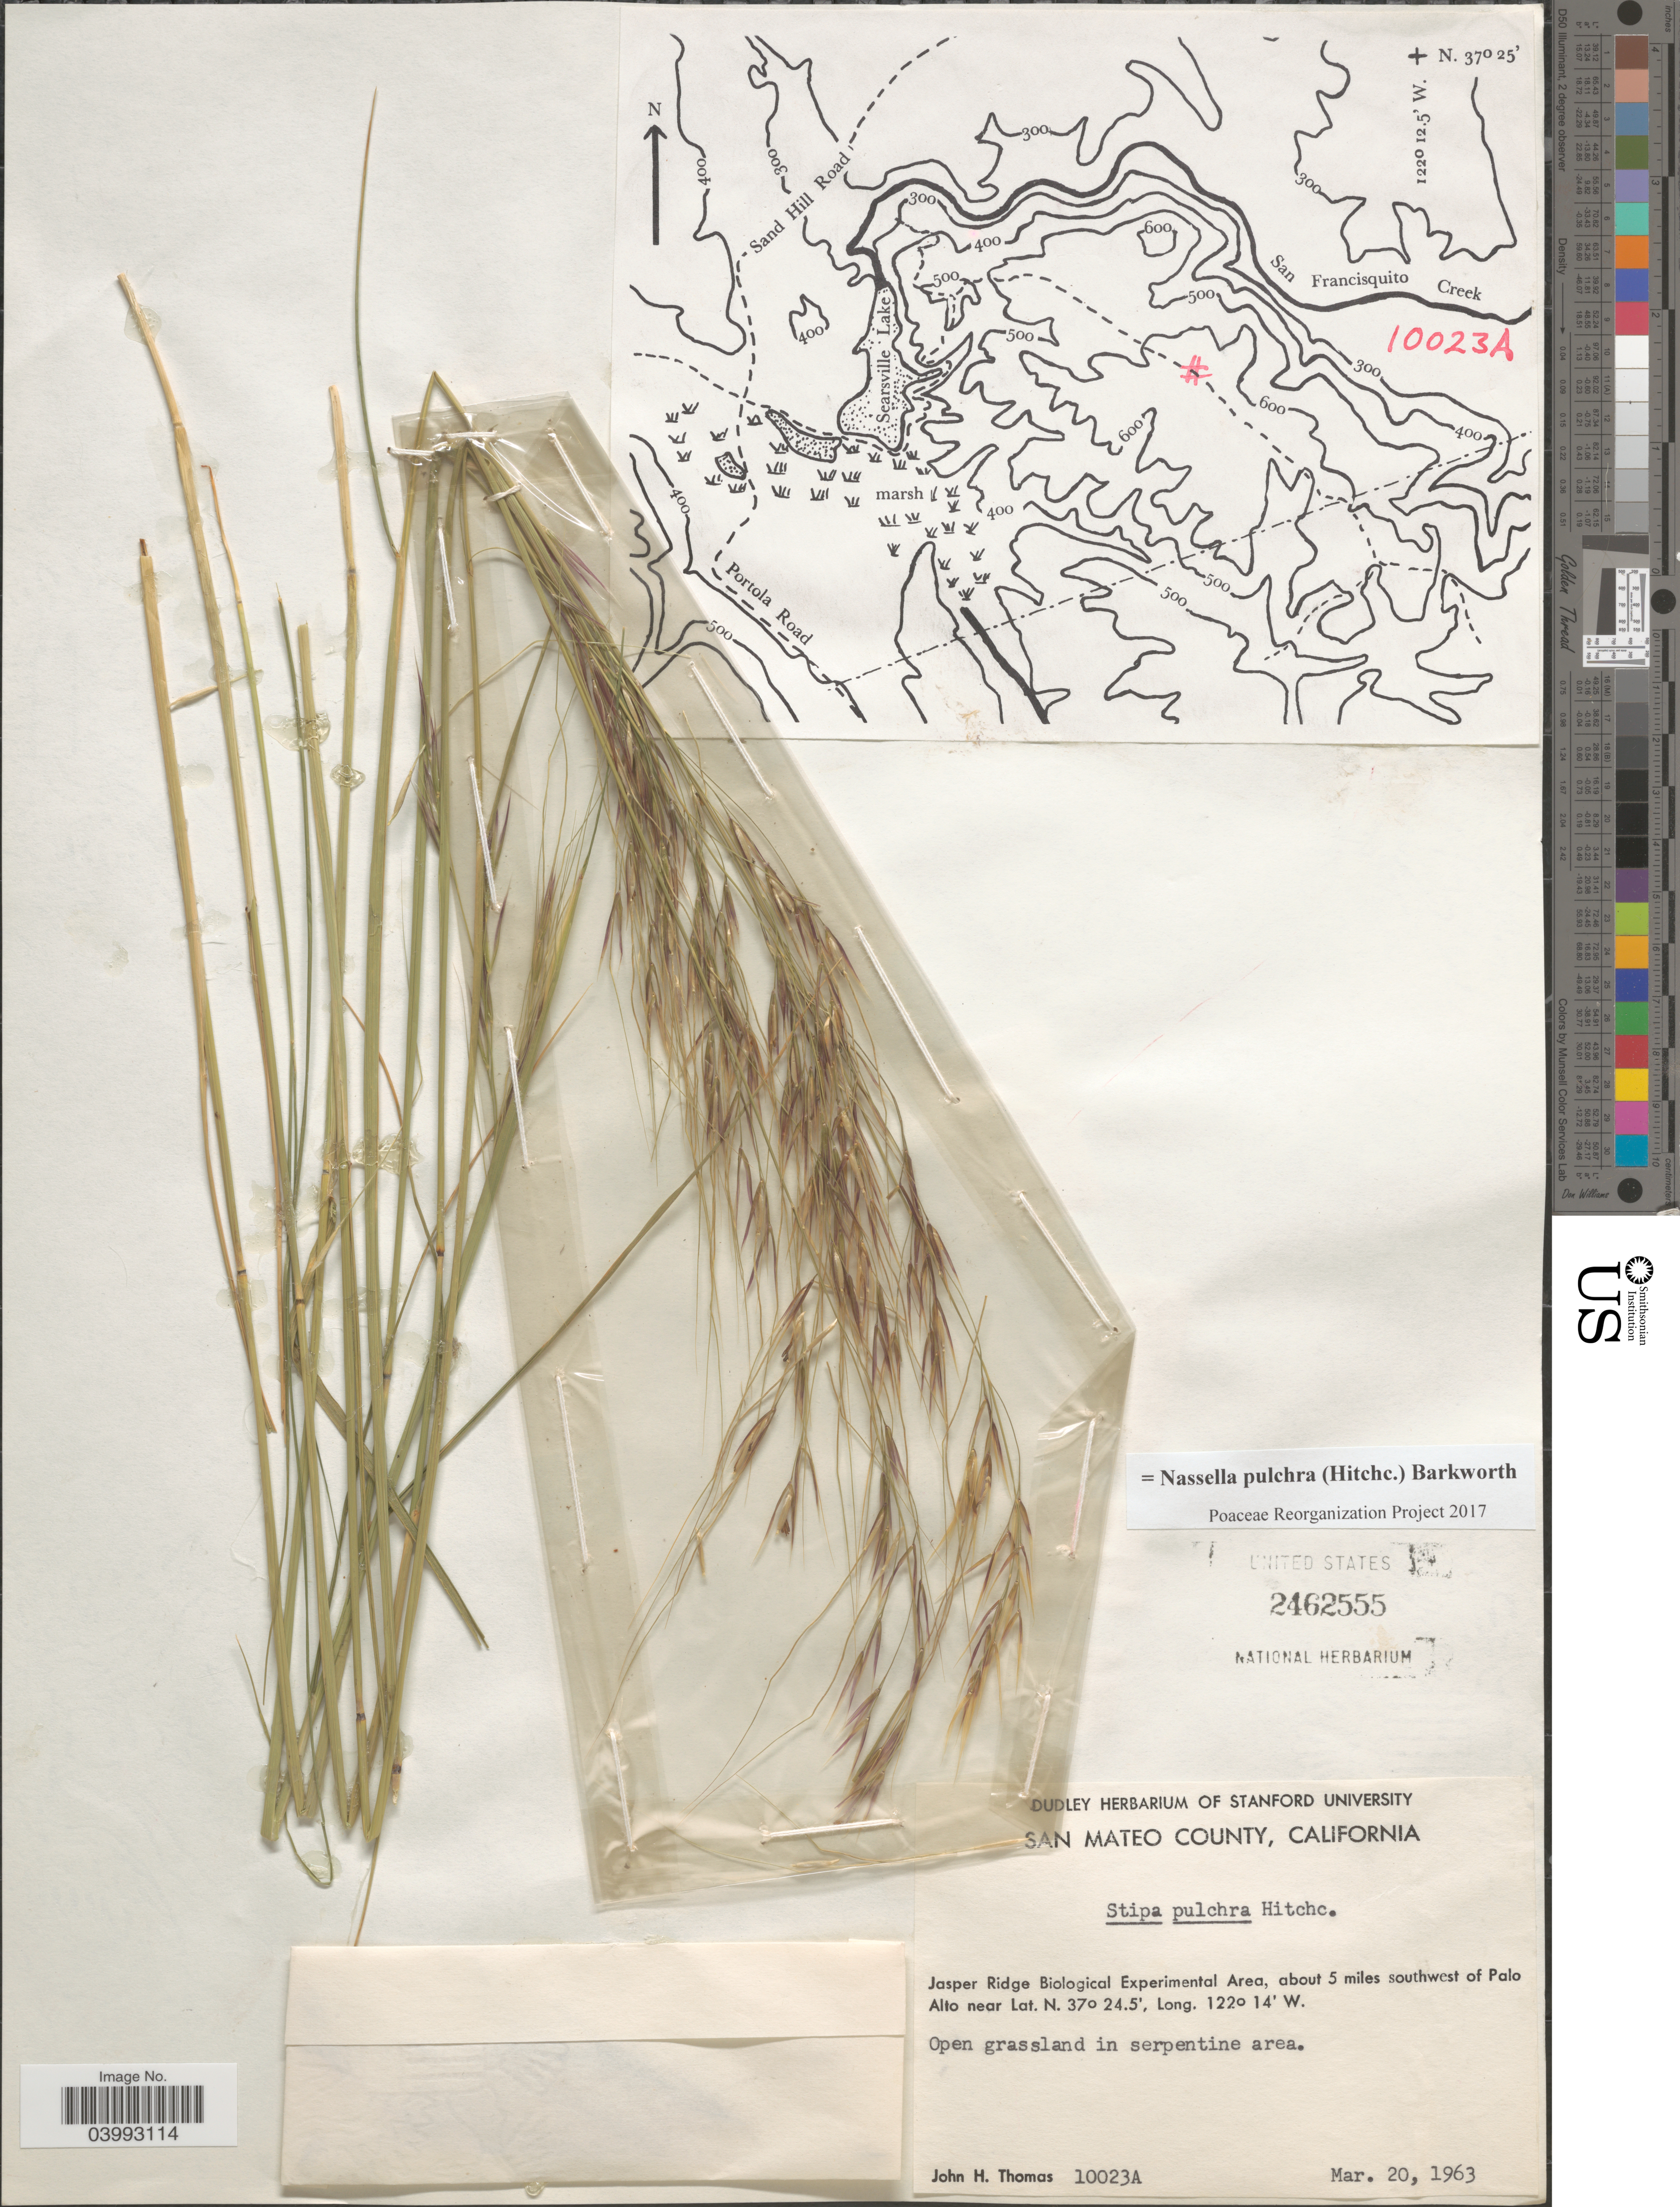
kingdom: Plantae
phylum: Tracheophyta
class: Liliopsida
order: Poales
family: Poaceae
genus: Nassella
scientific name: Nassella pulchra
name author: (Hitchc.) Barkworth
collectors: J. H. Thomas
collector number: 10023A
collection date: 1963-03-20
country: United States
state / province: California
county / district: San Mateo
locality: San Mateo County. Jasper Ridge Biological Experimental Area, about 5 miles southwest of Palo Alto.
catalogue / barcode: US 2462555